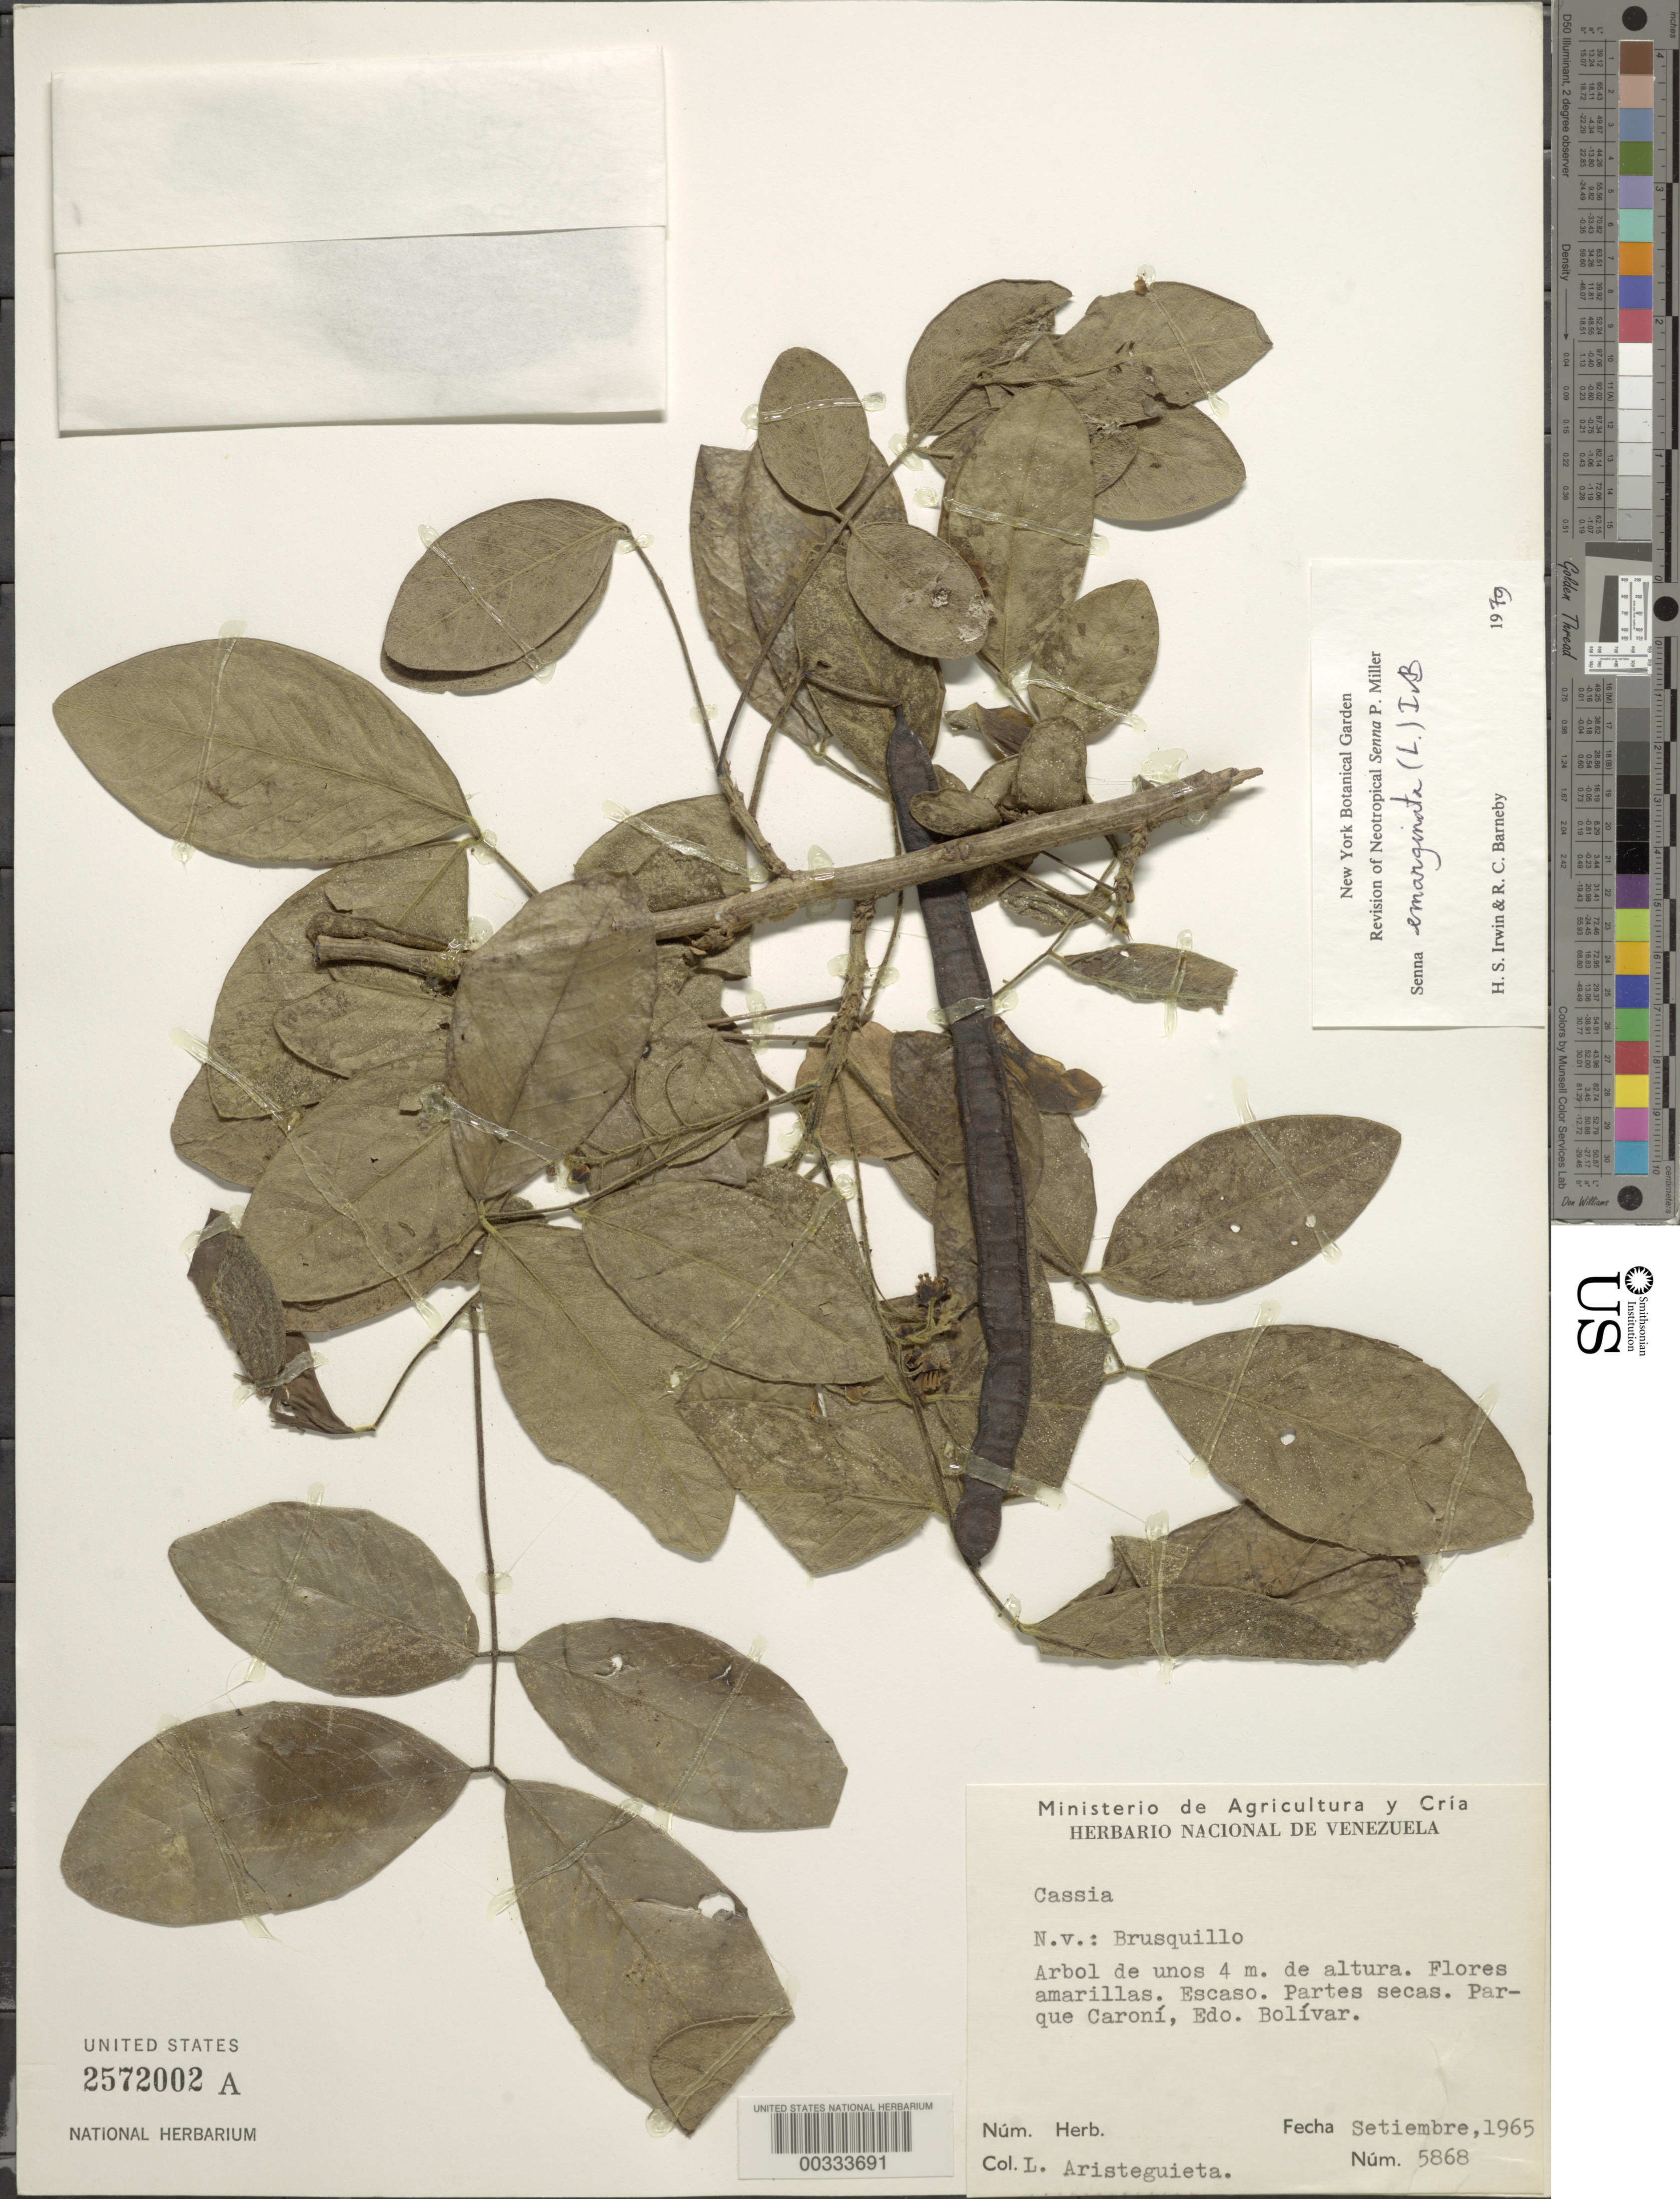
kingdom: Plantae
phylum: Tracheophyta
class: Magnoliopsida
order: Fabales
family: Fabaceae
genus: Senna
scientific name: Senna atomaria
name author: (L.) H.S. Irwin & Barneby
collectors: L. Aristeguieta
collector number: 5868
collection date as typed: Sep 1965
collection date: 1965-09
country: Venezuela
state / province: Bolivar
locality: Parque caroni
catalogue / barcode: US 2572002A